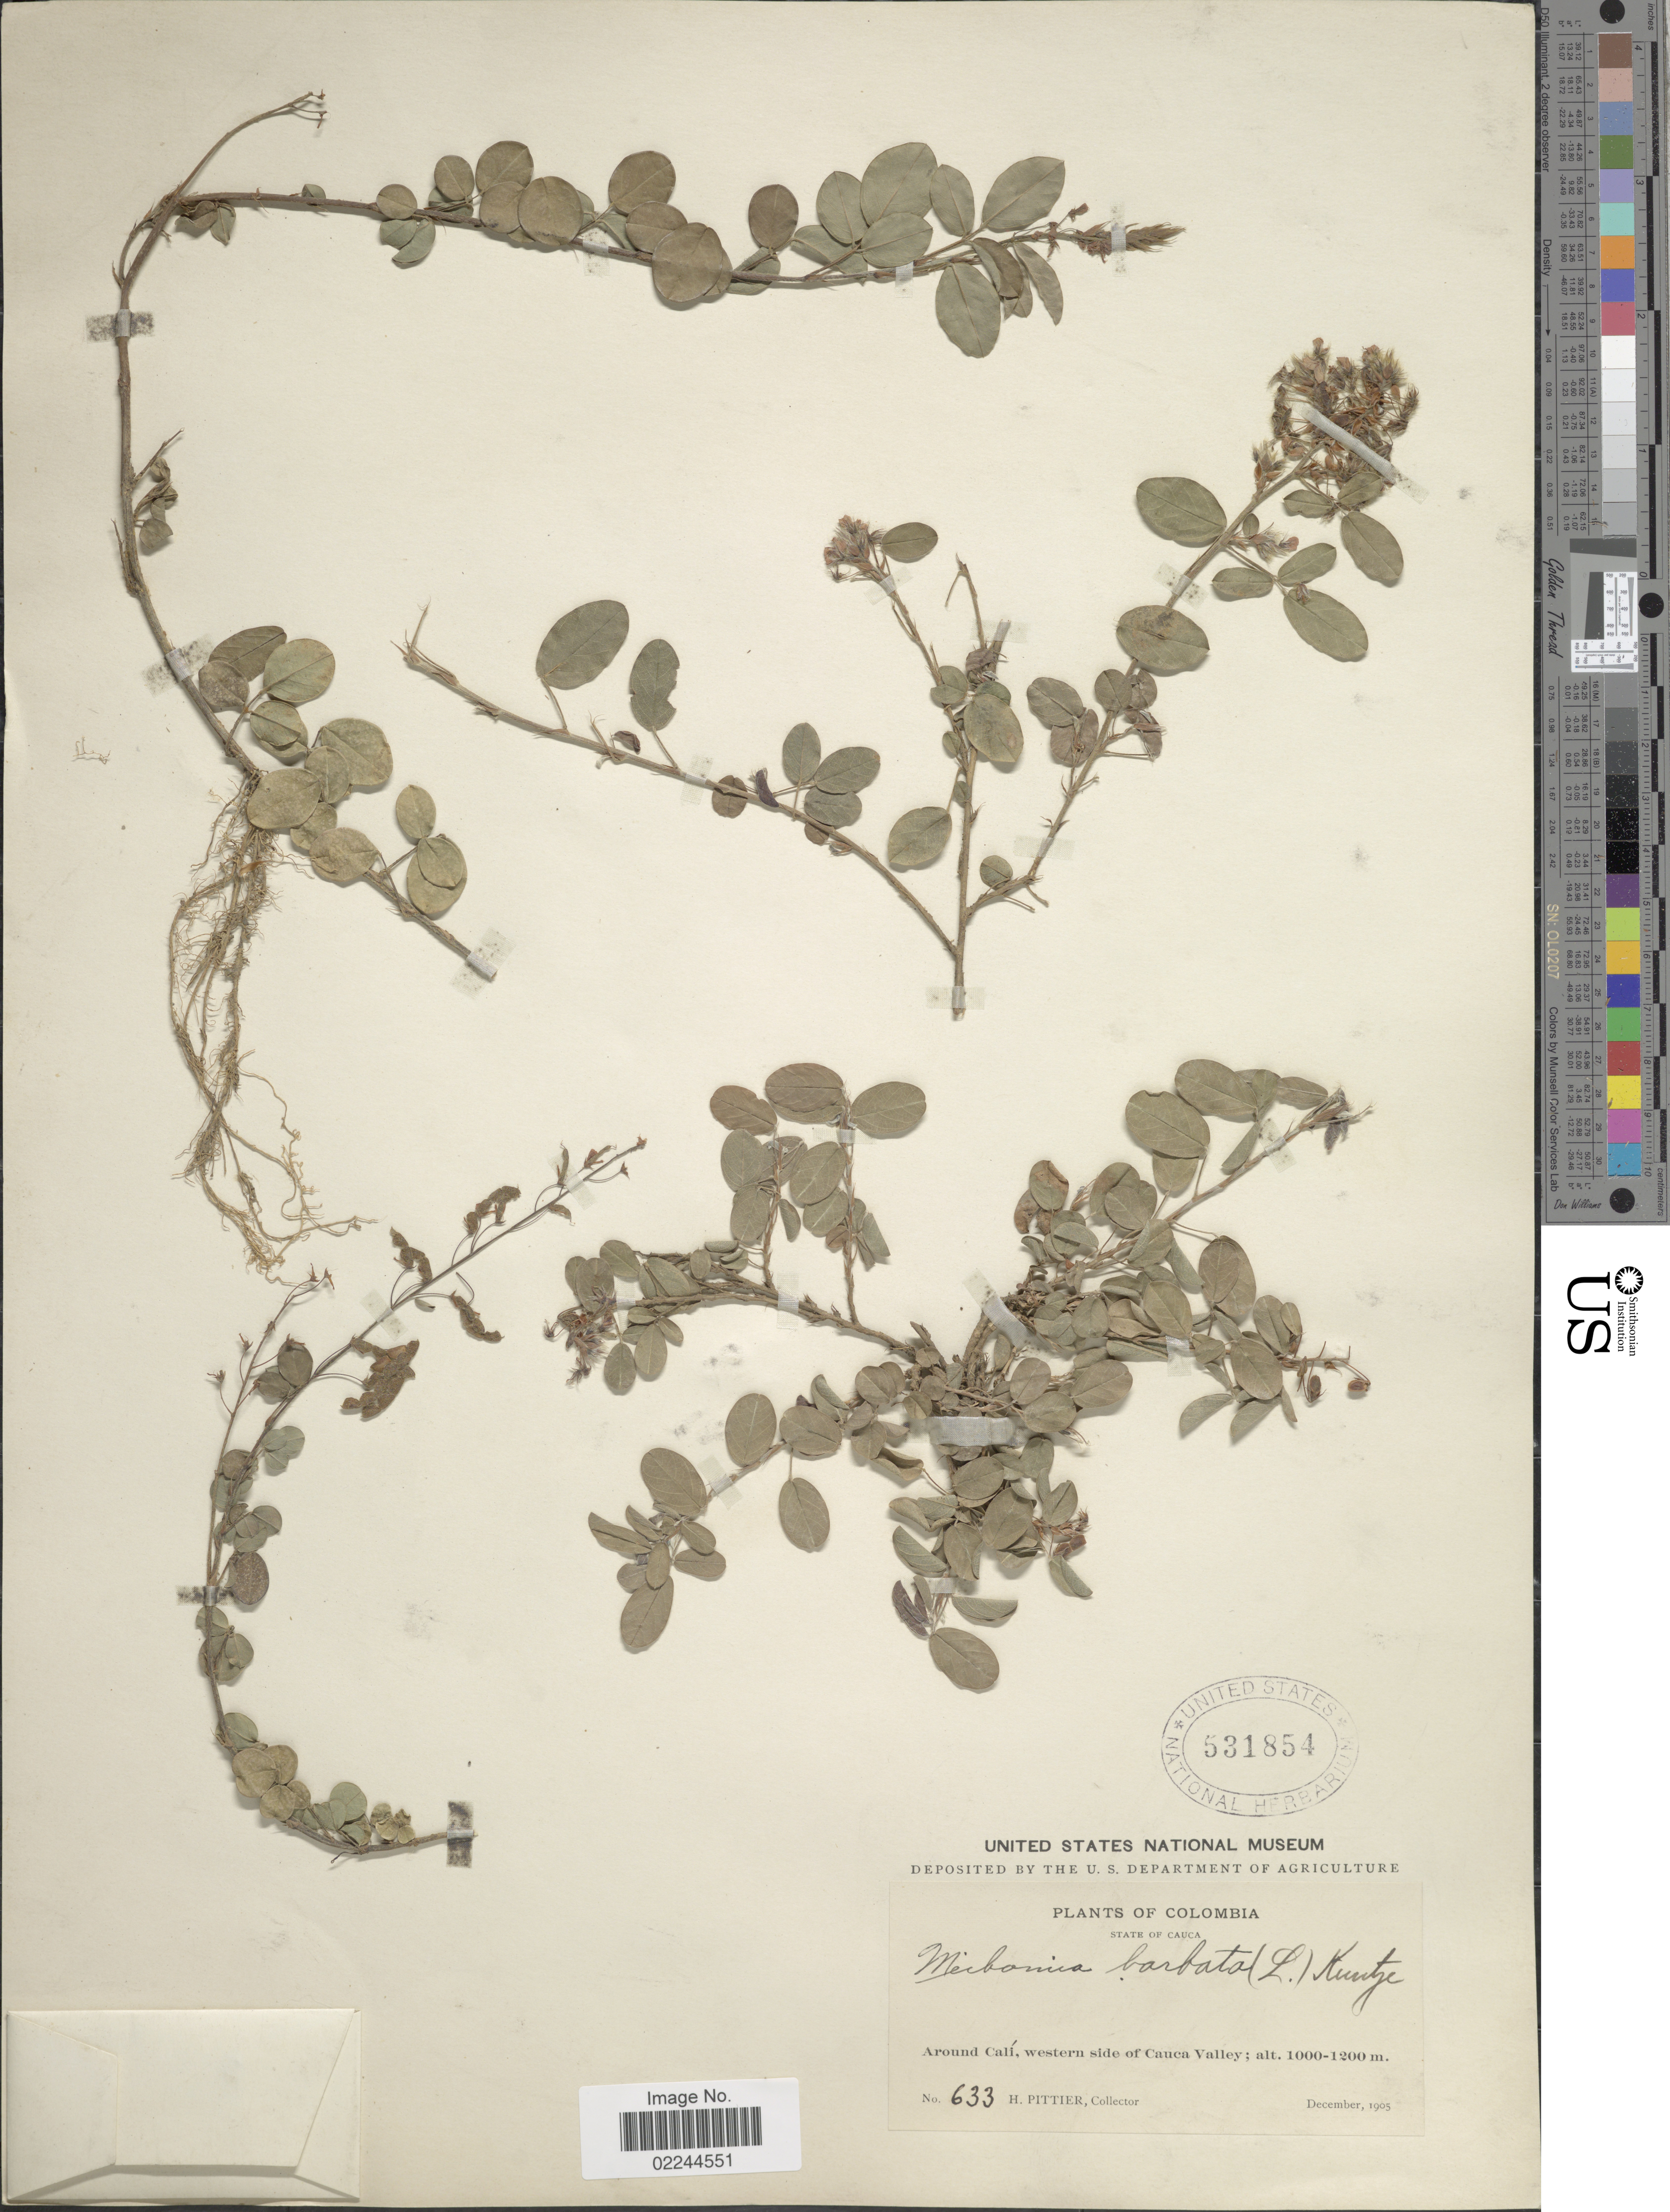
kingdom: Plantae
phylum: Tracheophyta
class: Magnoliopsida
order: Fabales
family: Fabaceae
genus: Grona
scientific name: Grona barbata var. barbata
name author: (L.) H. Ohashi & K. Ohashi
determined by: Strong, Mark T., (BOT), Smithsonian Institution - National Museum of Natural History (UNITED STATES)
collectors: H. F. Pittier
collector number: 633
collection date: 1905-12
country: Colombia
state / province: Cauca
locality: Around Cali, western side of Cauca Valley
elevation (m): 1000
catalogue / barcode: US 531854